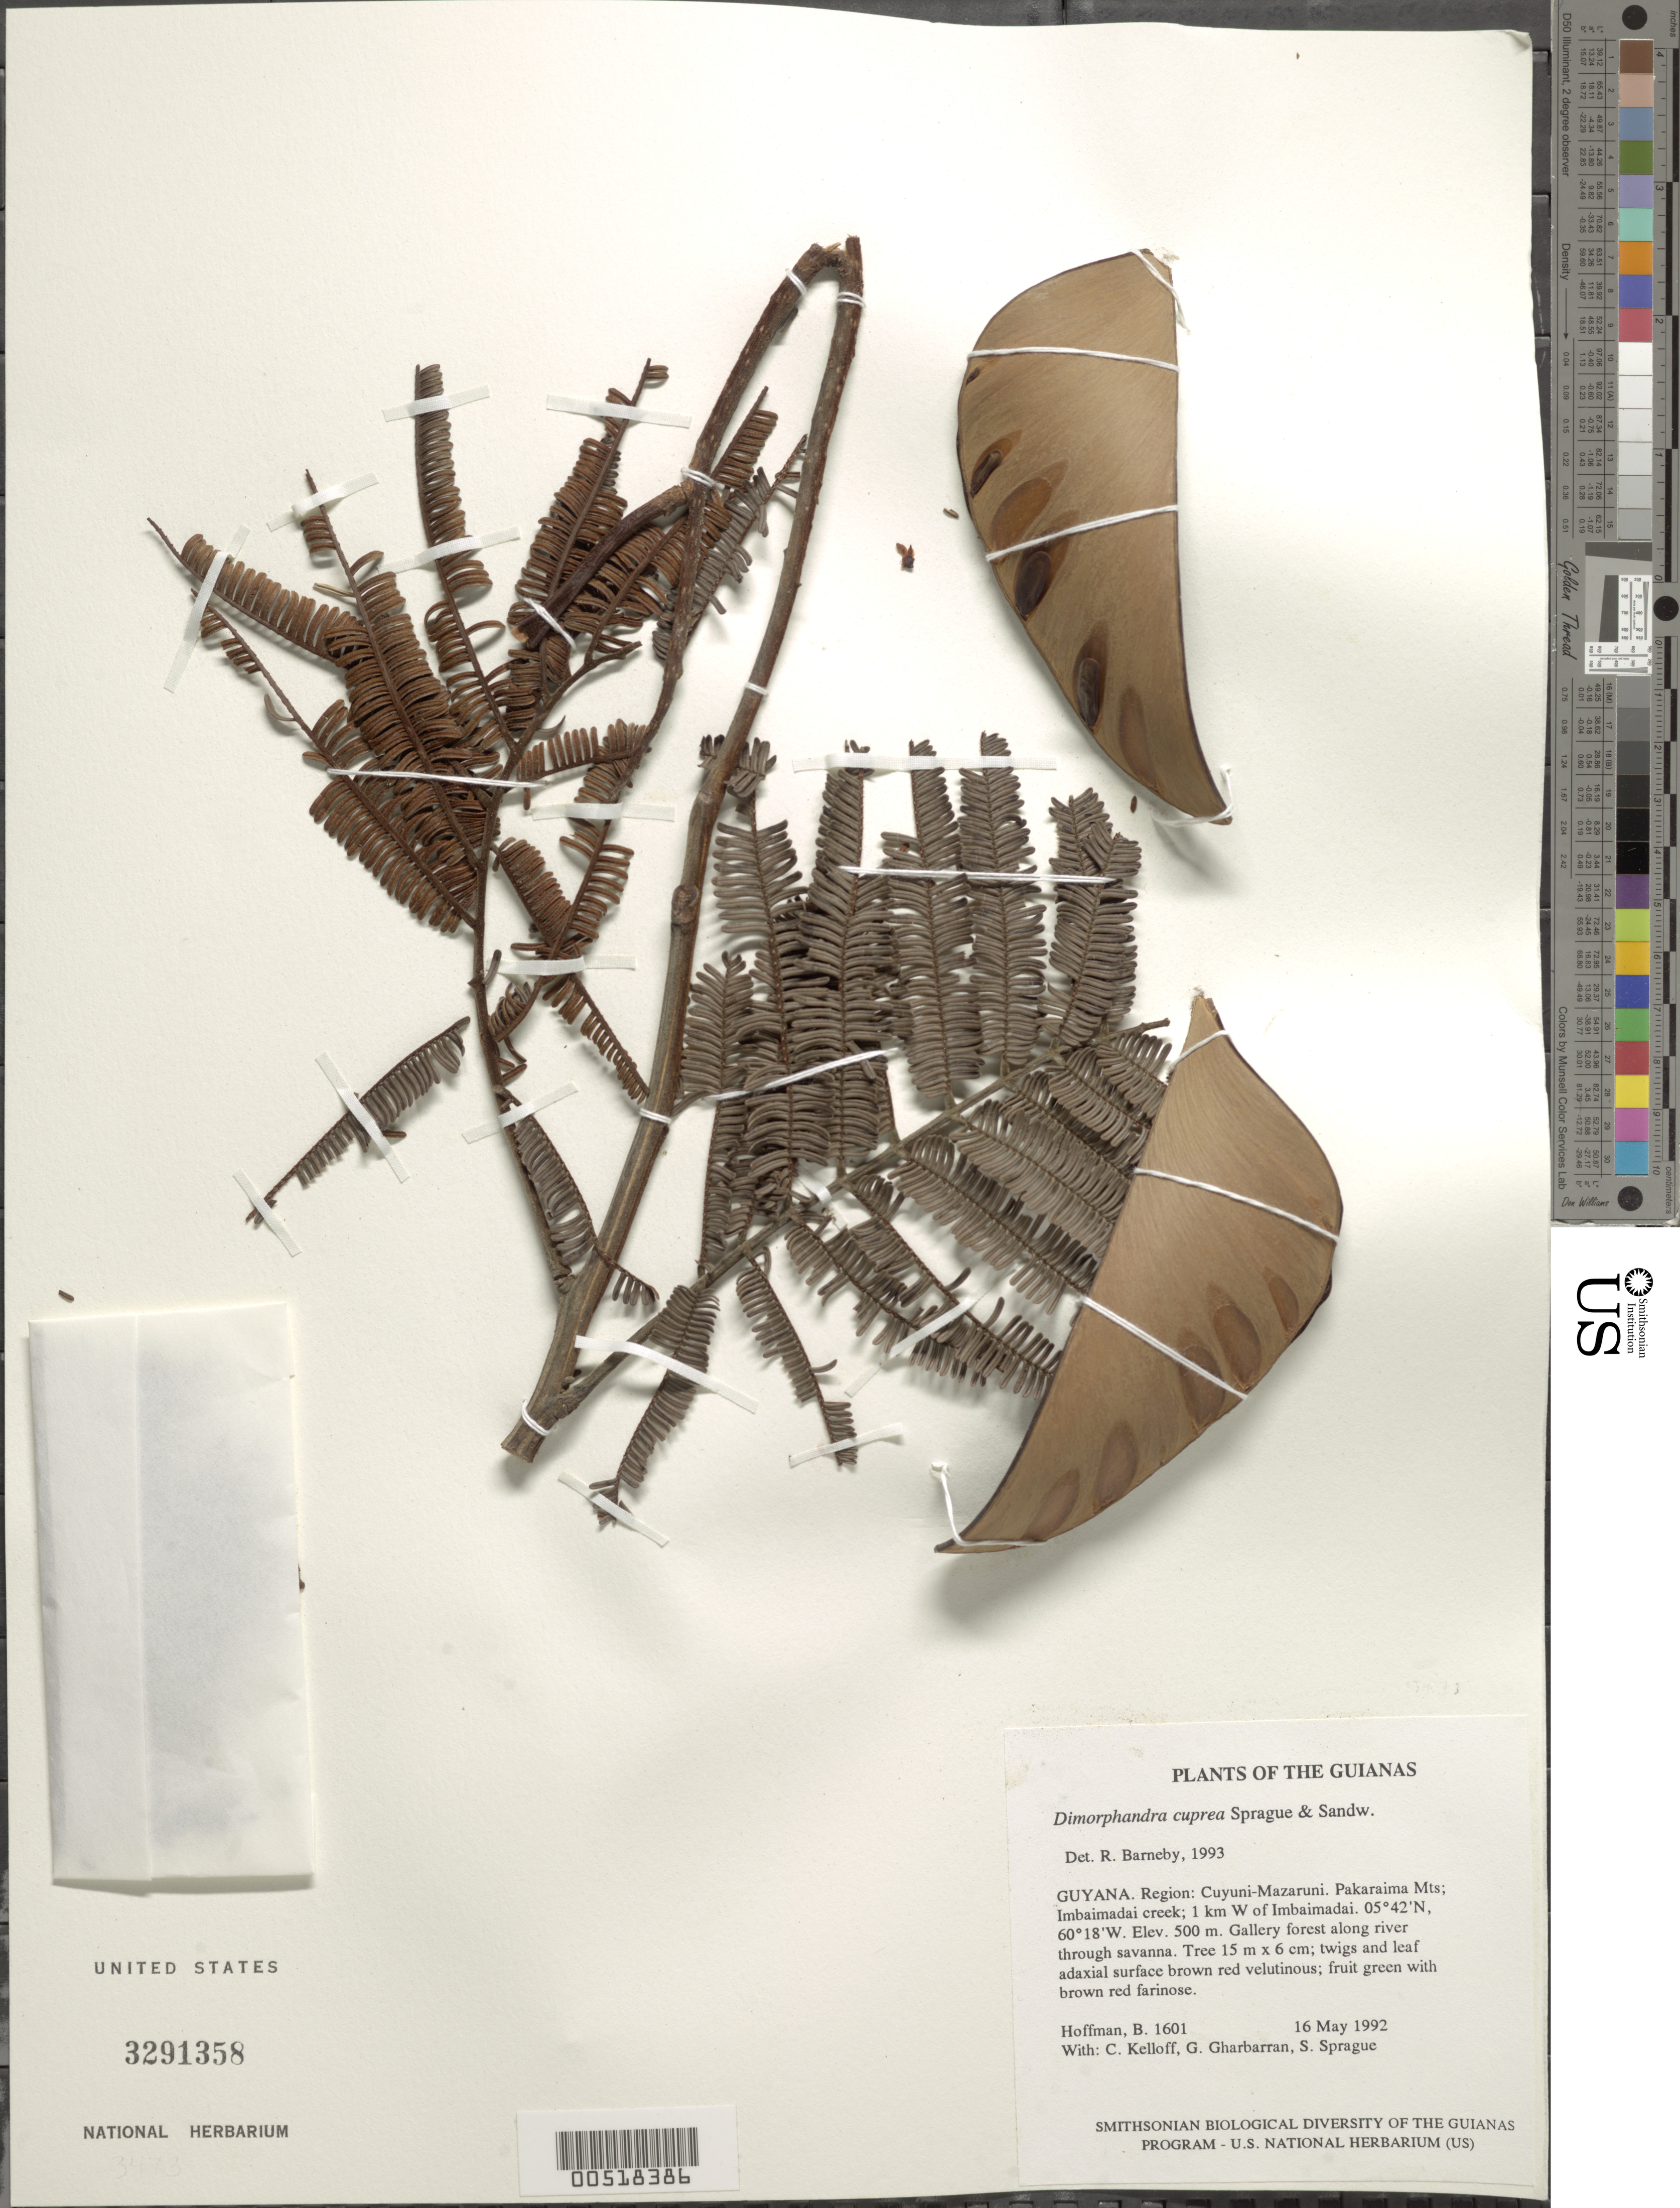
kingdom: Plantae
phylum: Tracheophyta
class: Magnoliopsida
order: Fabales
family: Fabaceae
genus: Dimorphandra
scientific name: Dimorphandra cuprea subsp. cuprea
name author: Sprague & Sandwith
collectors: B. Hoffman, C. L. Kelloff, G. Gharbarran & S. Sprague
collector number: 1601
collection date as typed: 16 May 1992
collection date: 1992-05-16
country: Guyana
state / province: Cuyuni-Mazaruni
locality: Pakaraima Mts; Imbaimadai Creek; 1 km W of Imbaimadai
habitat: Gallery forest along river through savanna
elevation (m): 500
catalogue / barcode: US 3291358